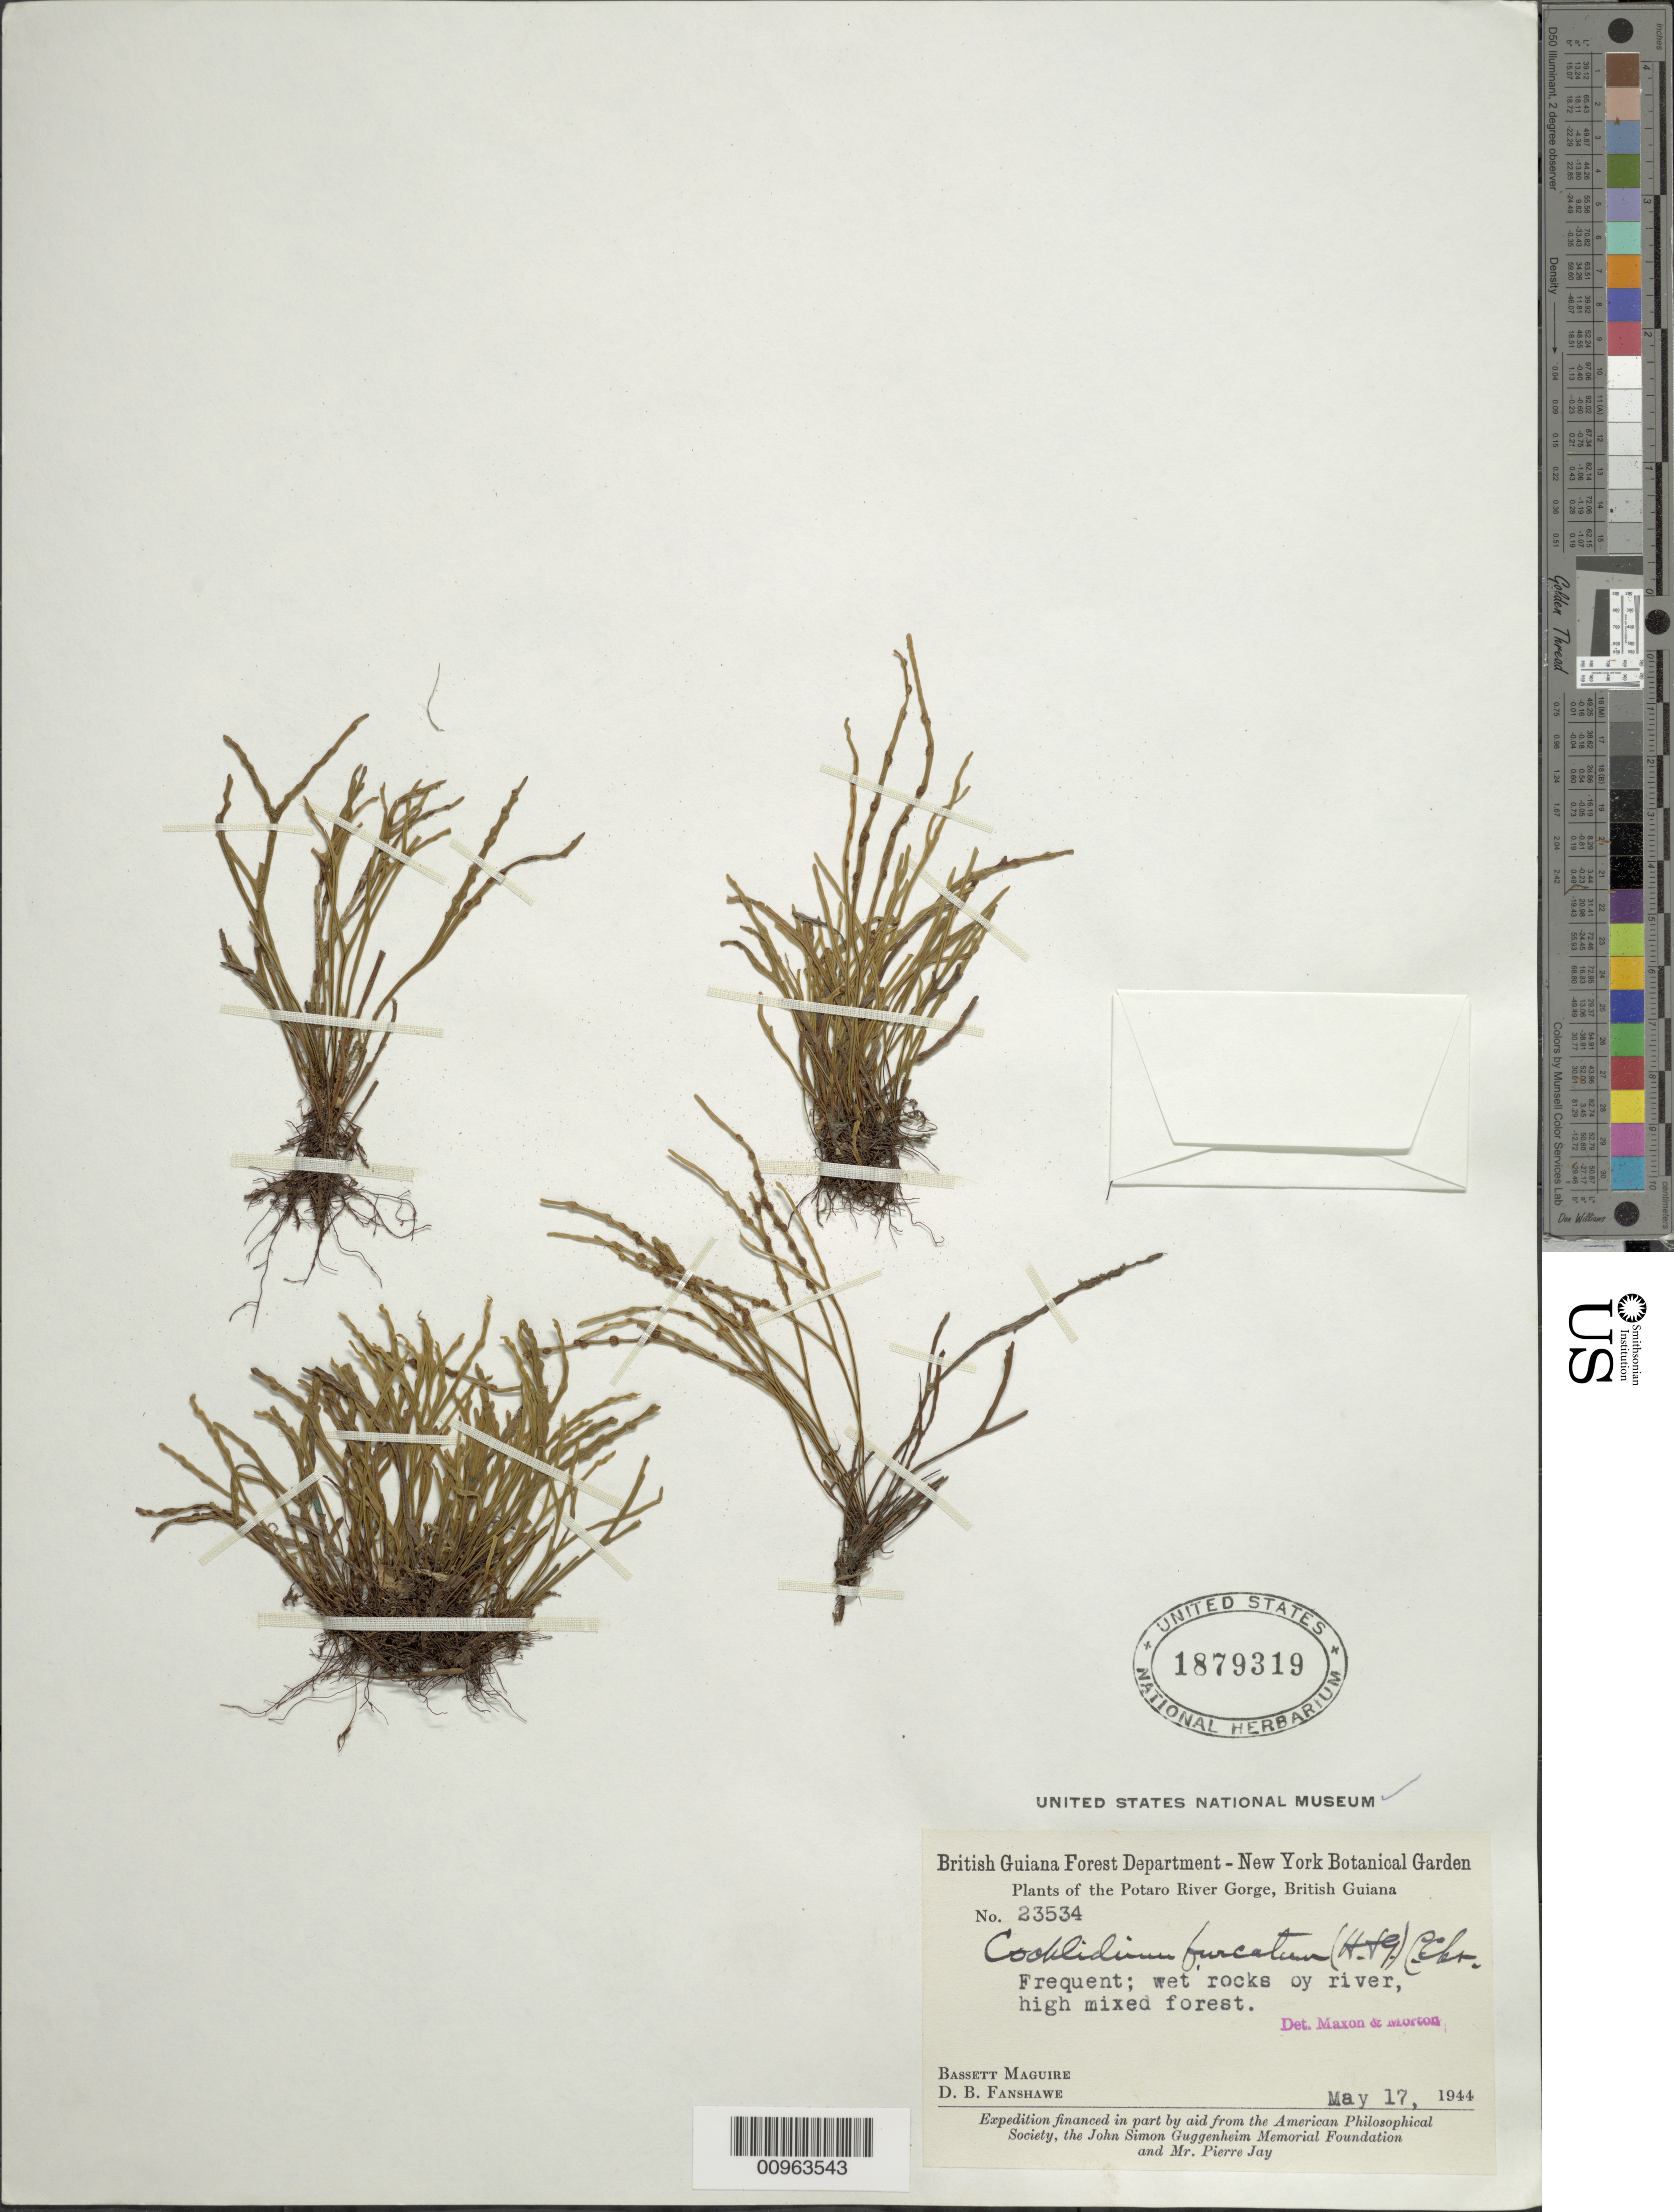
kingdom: Plantae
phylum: Tracheophyta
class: Polypodiopsida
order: Polypodiales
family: Polypodiaceae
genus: Cochlidium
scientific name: Cochlidium furcatum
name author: (Hook. & Grev.) C. Chr.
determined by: Maxon, W. R.; Morton, C. V.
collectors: B. Maguire & D. B. Fanshawe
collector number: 23534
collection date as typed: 17-May-44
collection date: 1944-05-17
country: Guyana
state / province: Potaro-Siparuni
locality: Potaro River Gorge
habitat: Wet rocks by river, high mixed forest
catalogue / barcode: US 1879319